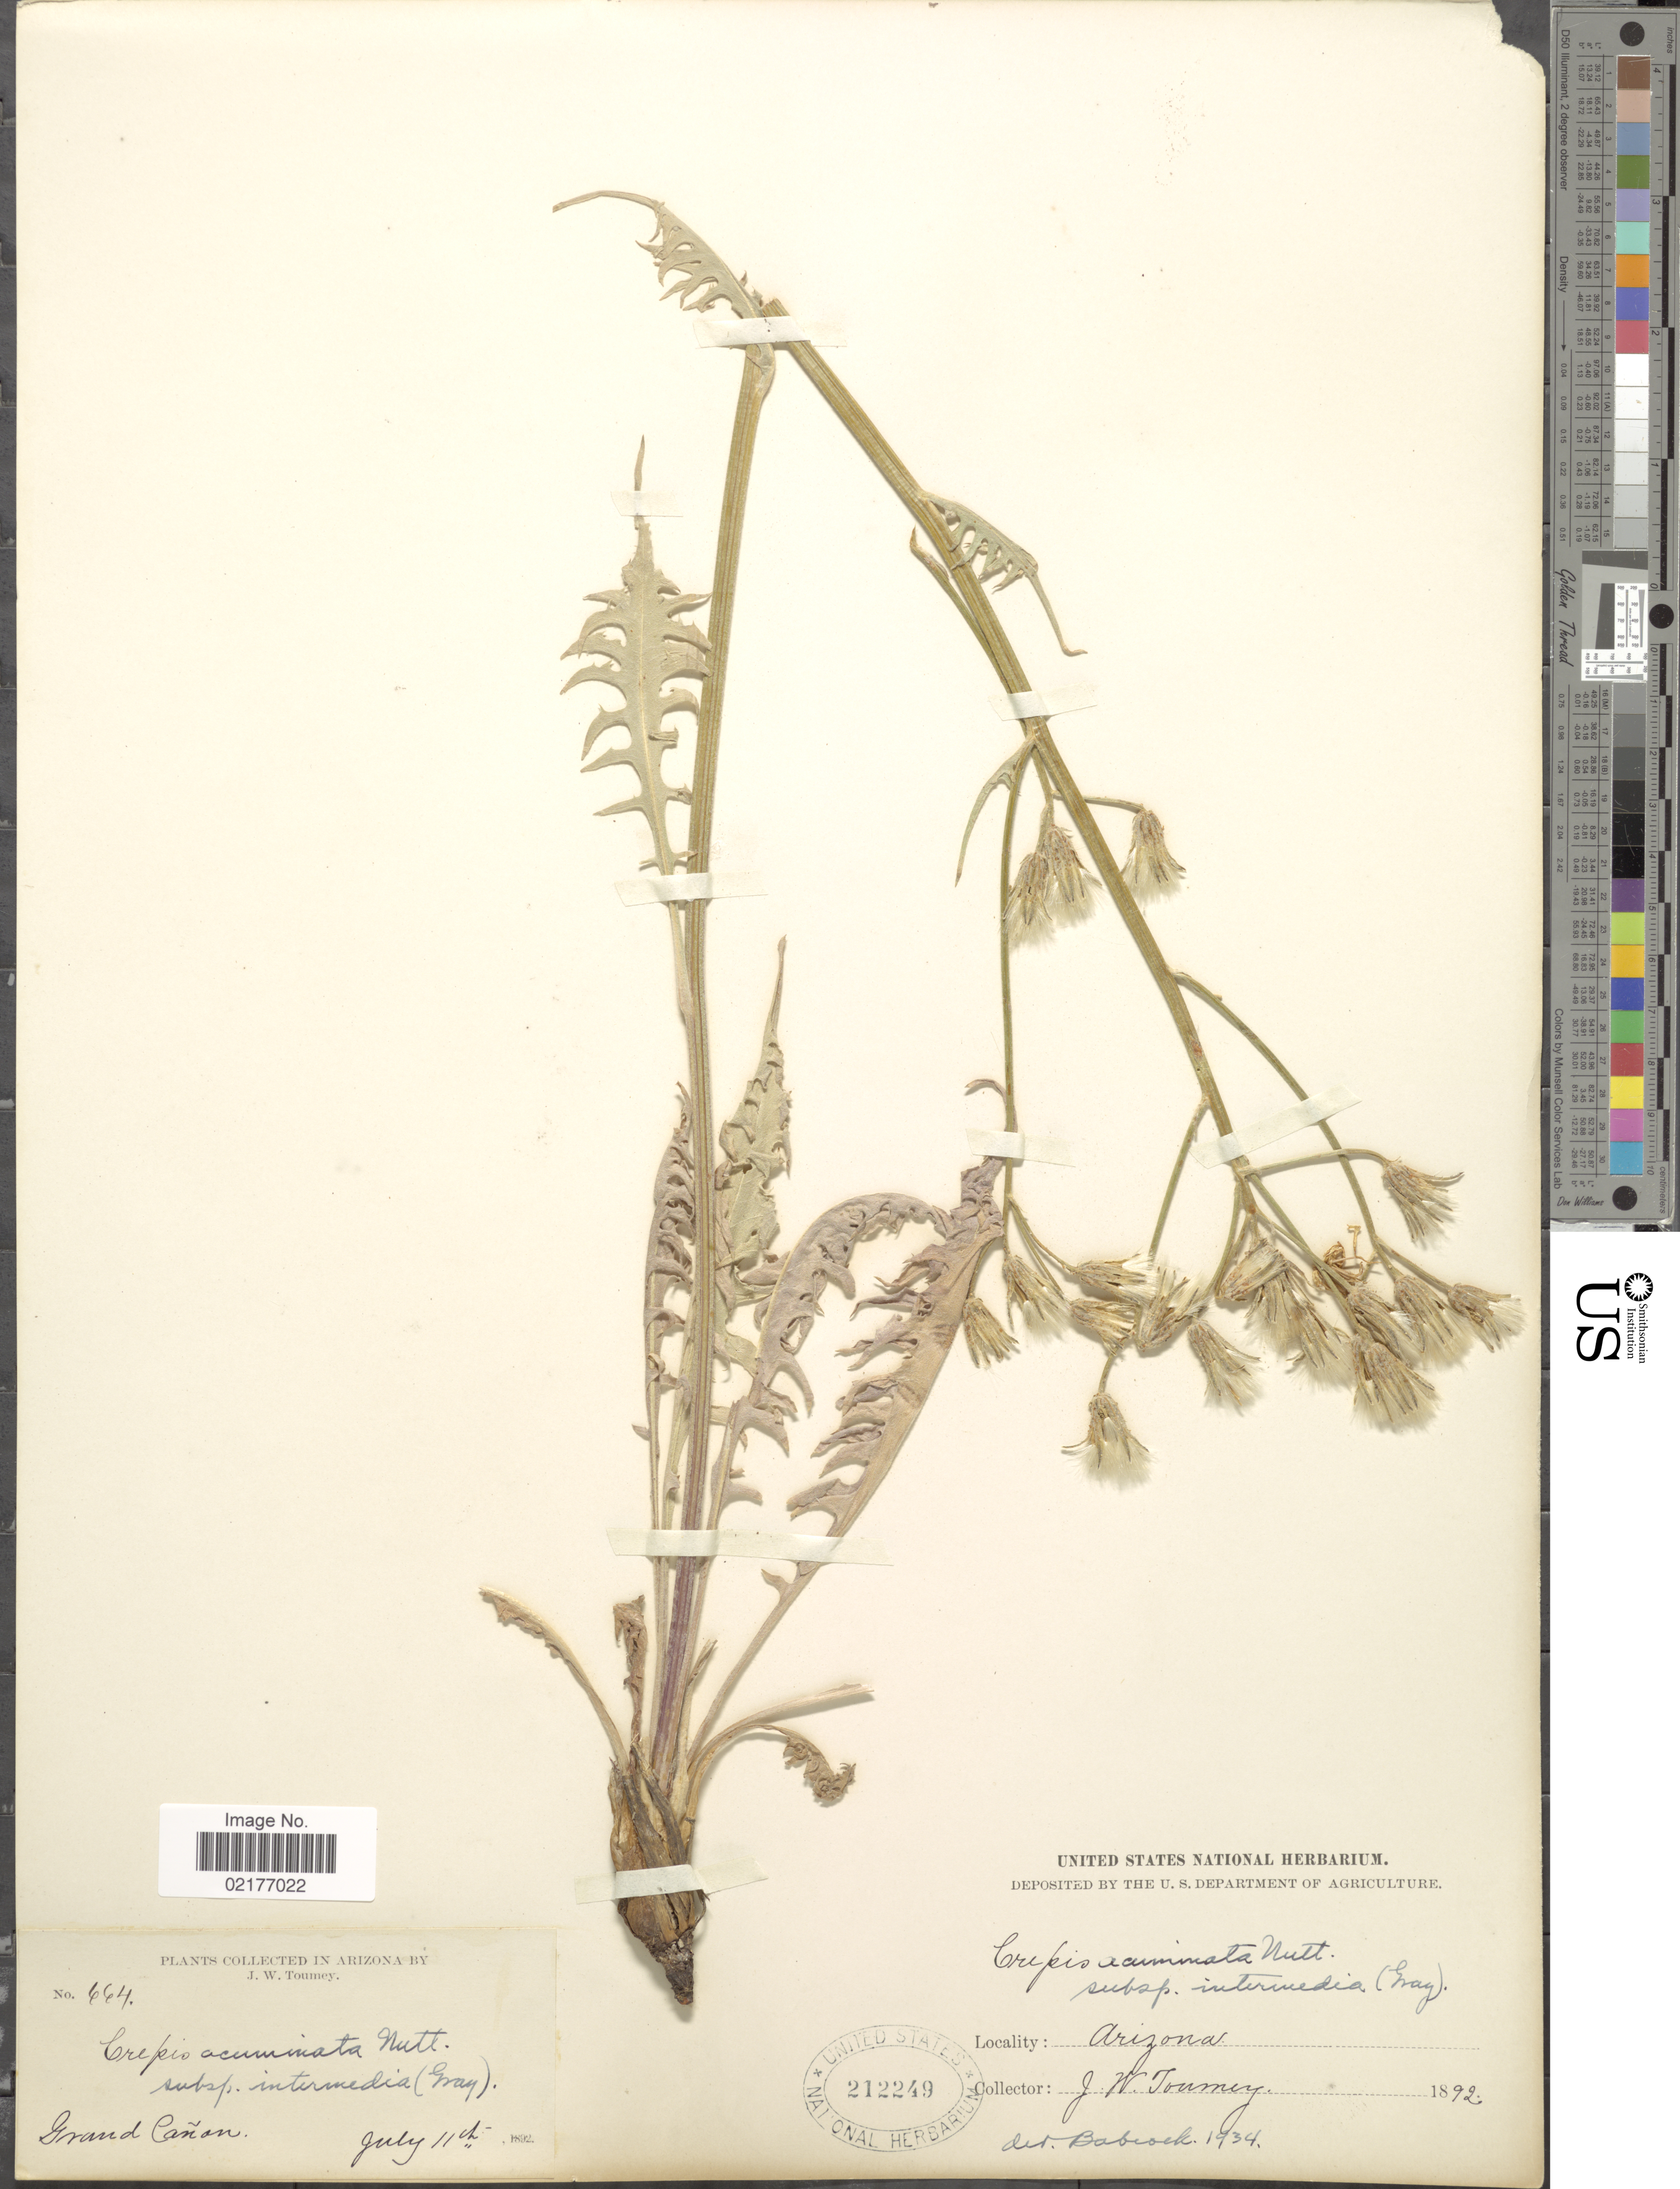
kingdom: Plantae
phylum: Tracheophyta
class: Magnoliopsida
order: Asterales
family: Asteraceae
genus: Crepis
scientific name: Crepis intermedia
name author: A. Gray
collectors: J. W. Toumey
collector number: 664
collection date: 1892-07-11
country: United States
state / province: Arizona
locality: Grand Canon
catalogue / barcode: US 212249